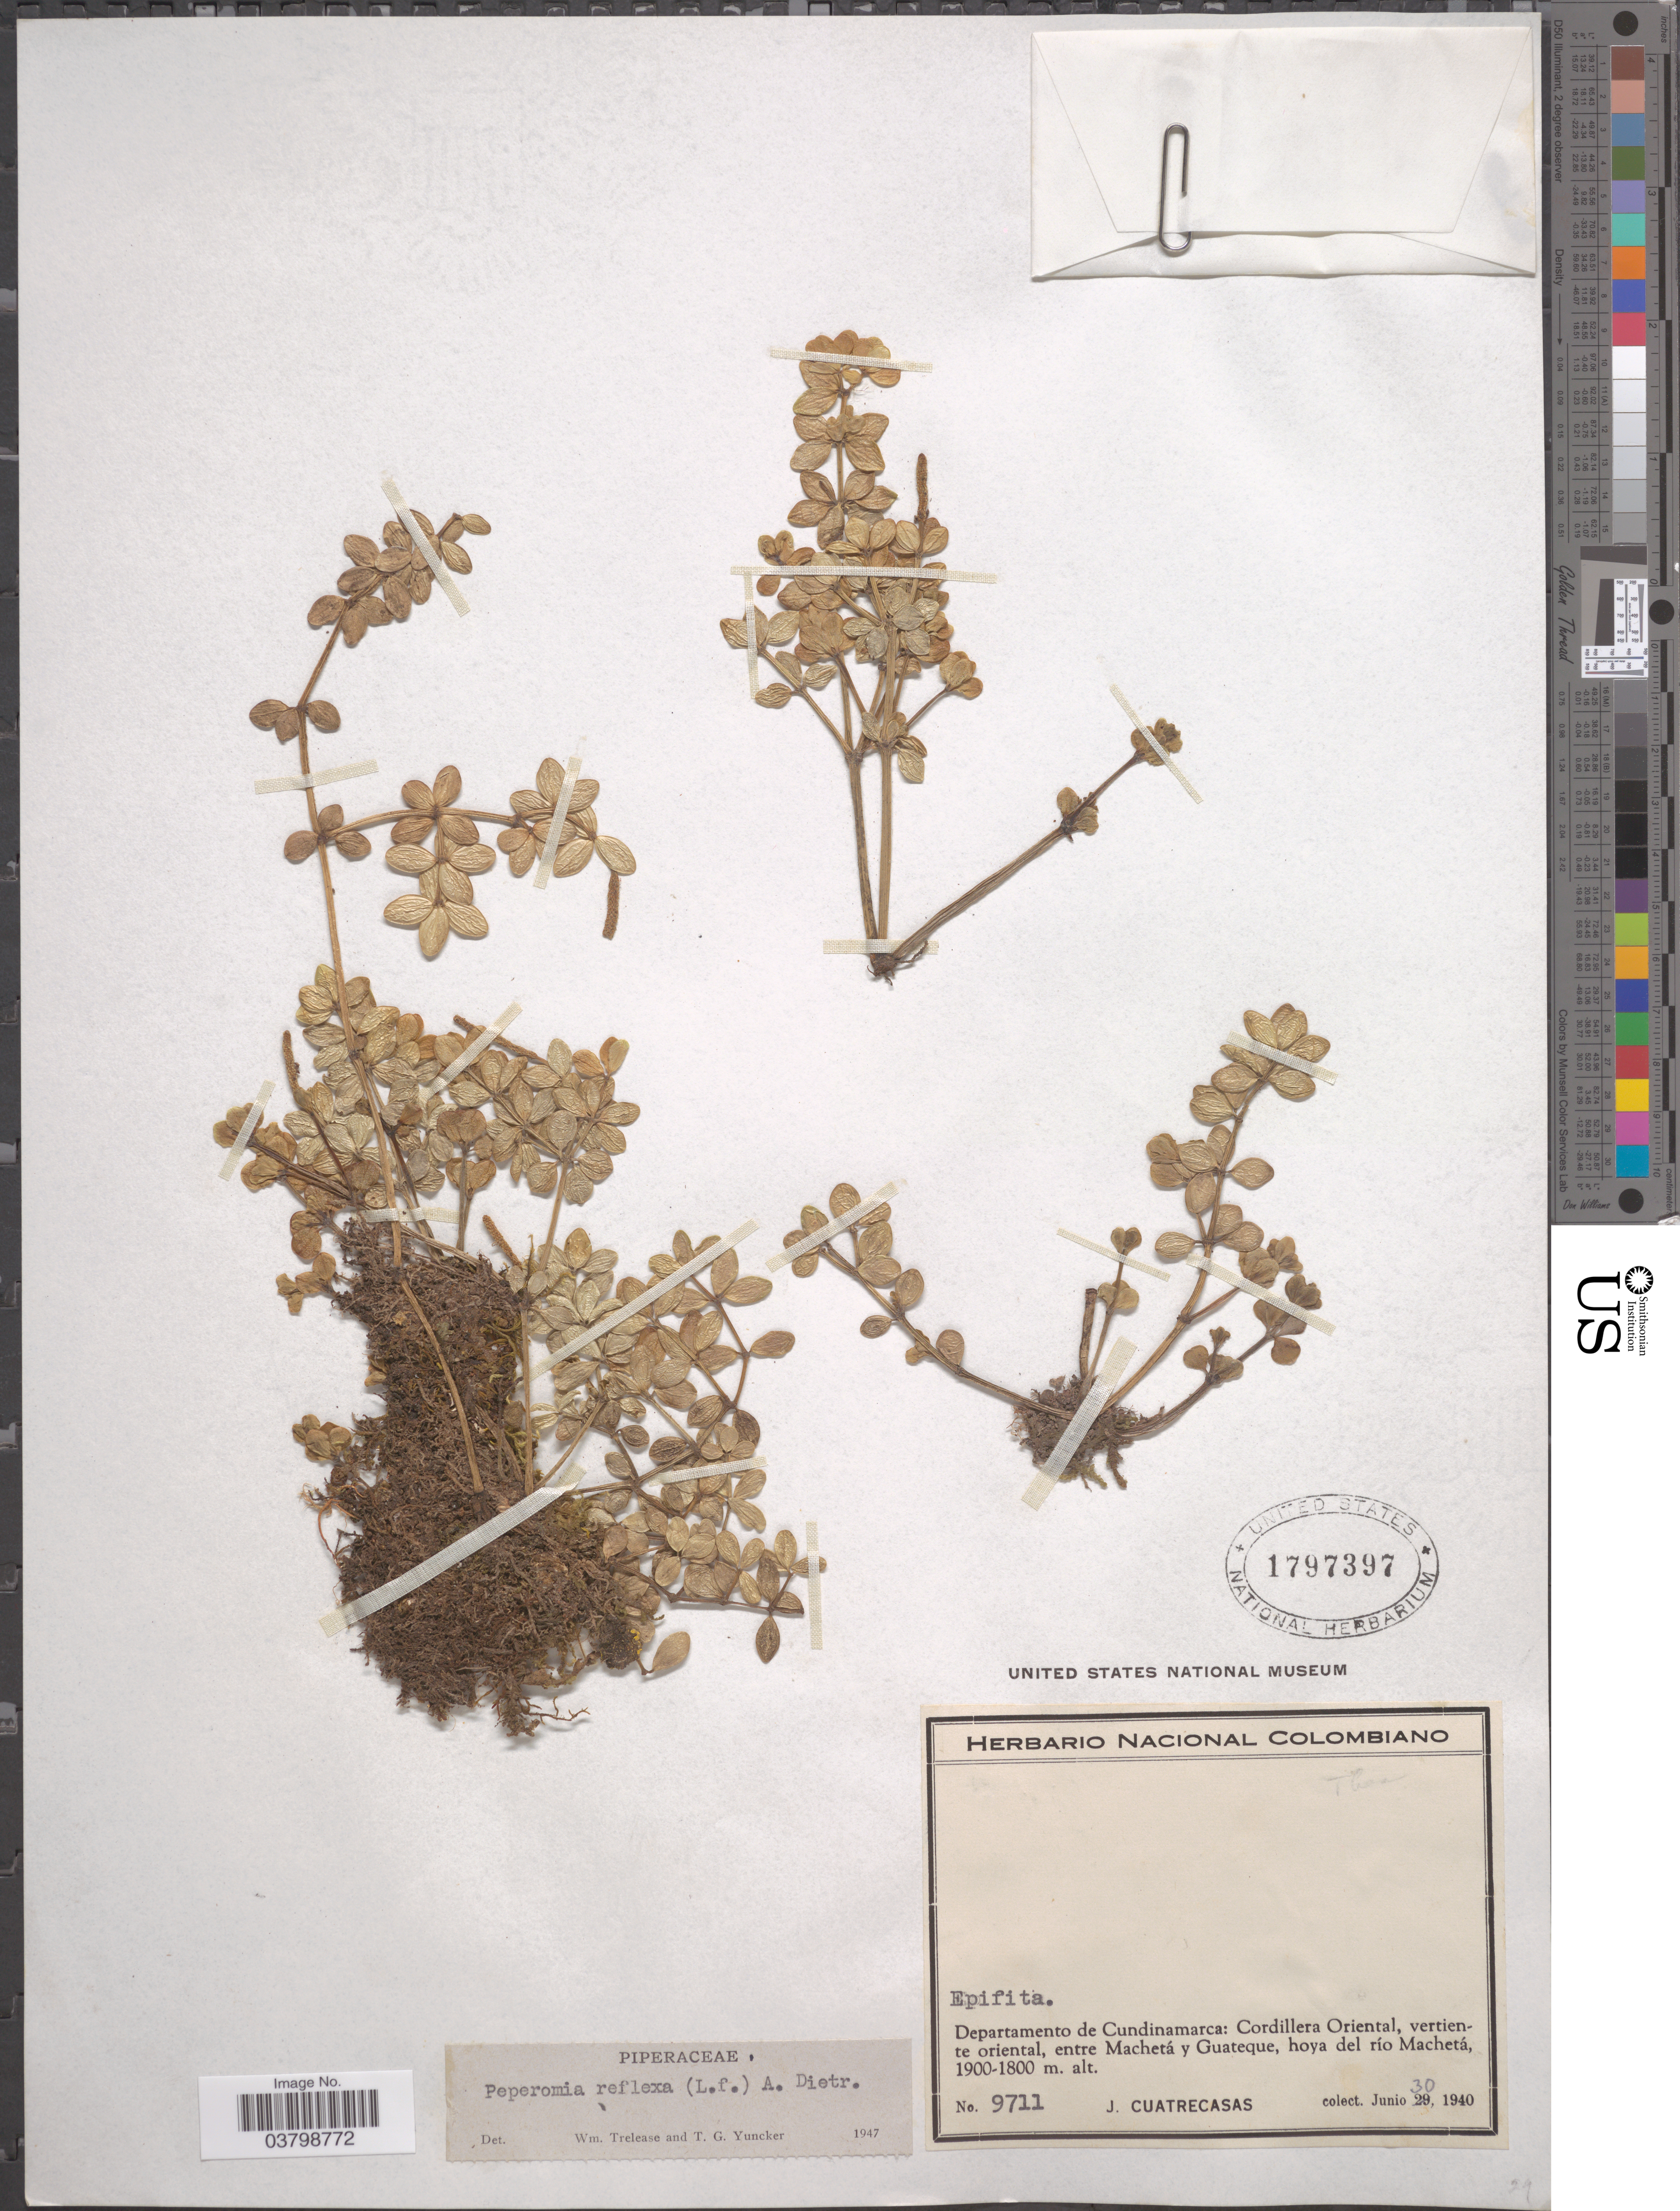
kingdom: Plantae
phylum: Tracheophyta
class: Magnoliopsida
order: Piperales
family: Piperaceae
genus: Peperomia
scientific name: Peperomia tetraphylla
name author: (G. Forst.) Hook. & Arn.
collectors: J. Cuatrecasas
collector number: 9711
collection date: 1940-06-30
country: Colombia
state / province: Cundinamarca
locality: Departamento de Cundinamarca: Cordillera Oriental, vertiente oriental, entre Machetá y Guateque, hoya del río Machetá.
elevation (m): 1800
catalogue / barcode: US 1797397